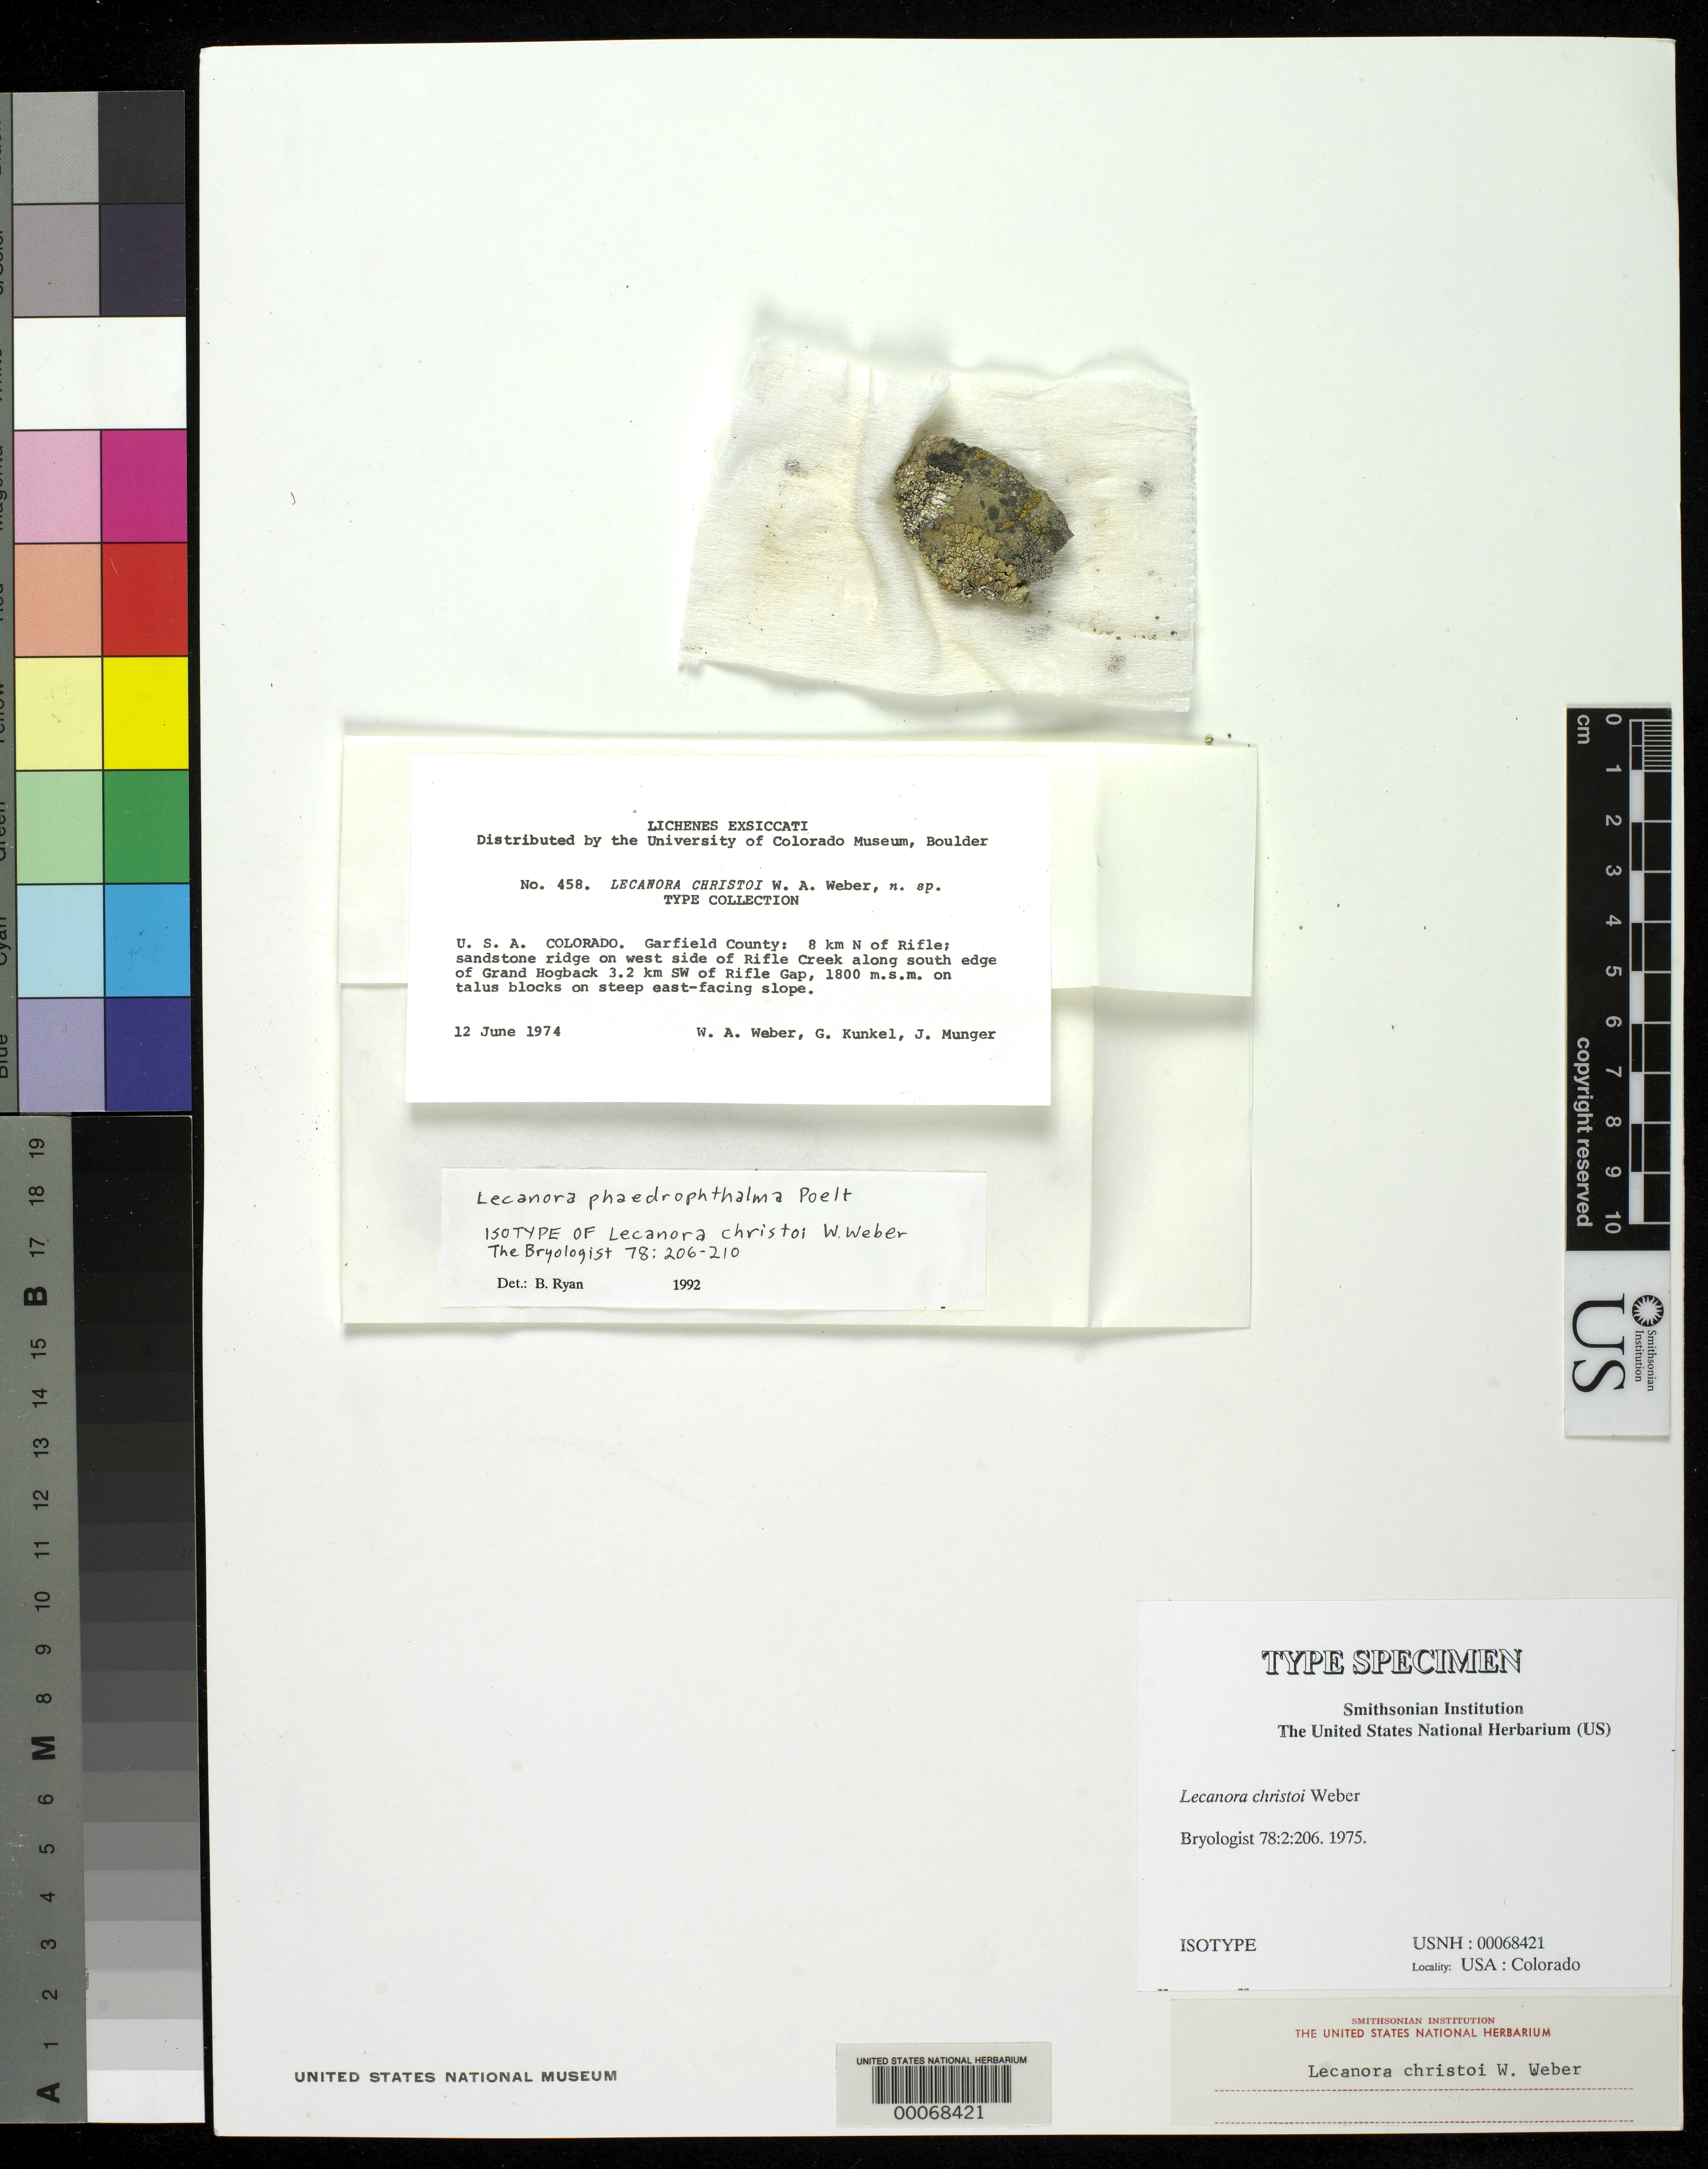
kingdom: Fungi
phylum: Ascomycota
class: Lecanoromycetes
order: Lecanorales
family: Lecanoraceae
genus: Lecanora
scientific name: Lecanora christoi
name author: W.A. Weber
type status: Isotype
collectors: W. A. Weber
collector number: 458 Lich. Exs. Colo.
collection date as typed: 12 Jun 1974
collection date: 1974-06-12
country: United States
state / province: Colorado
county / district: Garfield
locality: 8 km N of Rifle, W side of Rifle Creek, along sedge of Grand hogback 3.2 km SW of Rifle Gap.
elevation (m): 1800